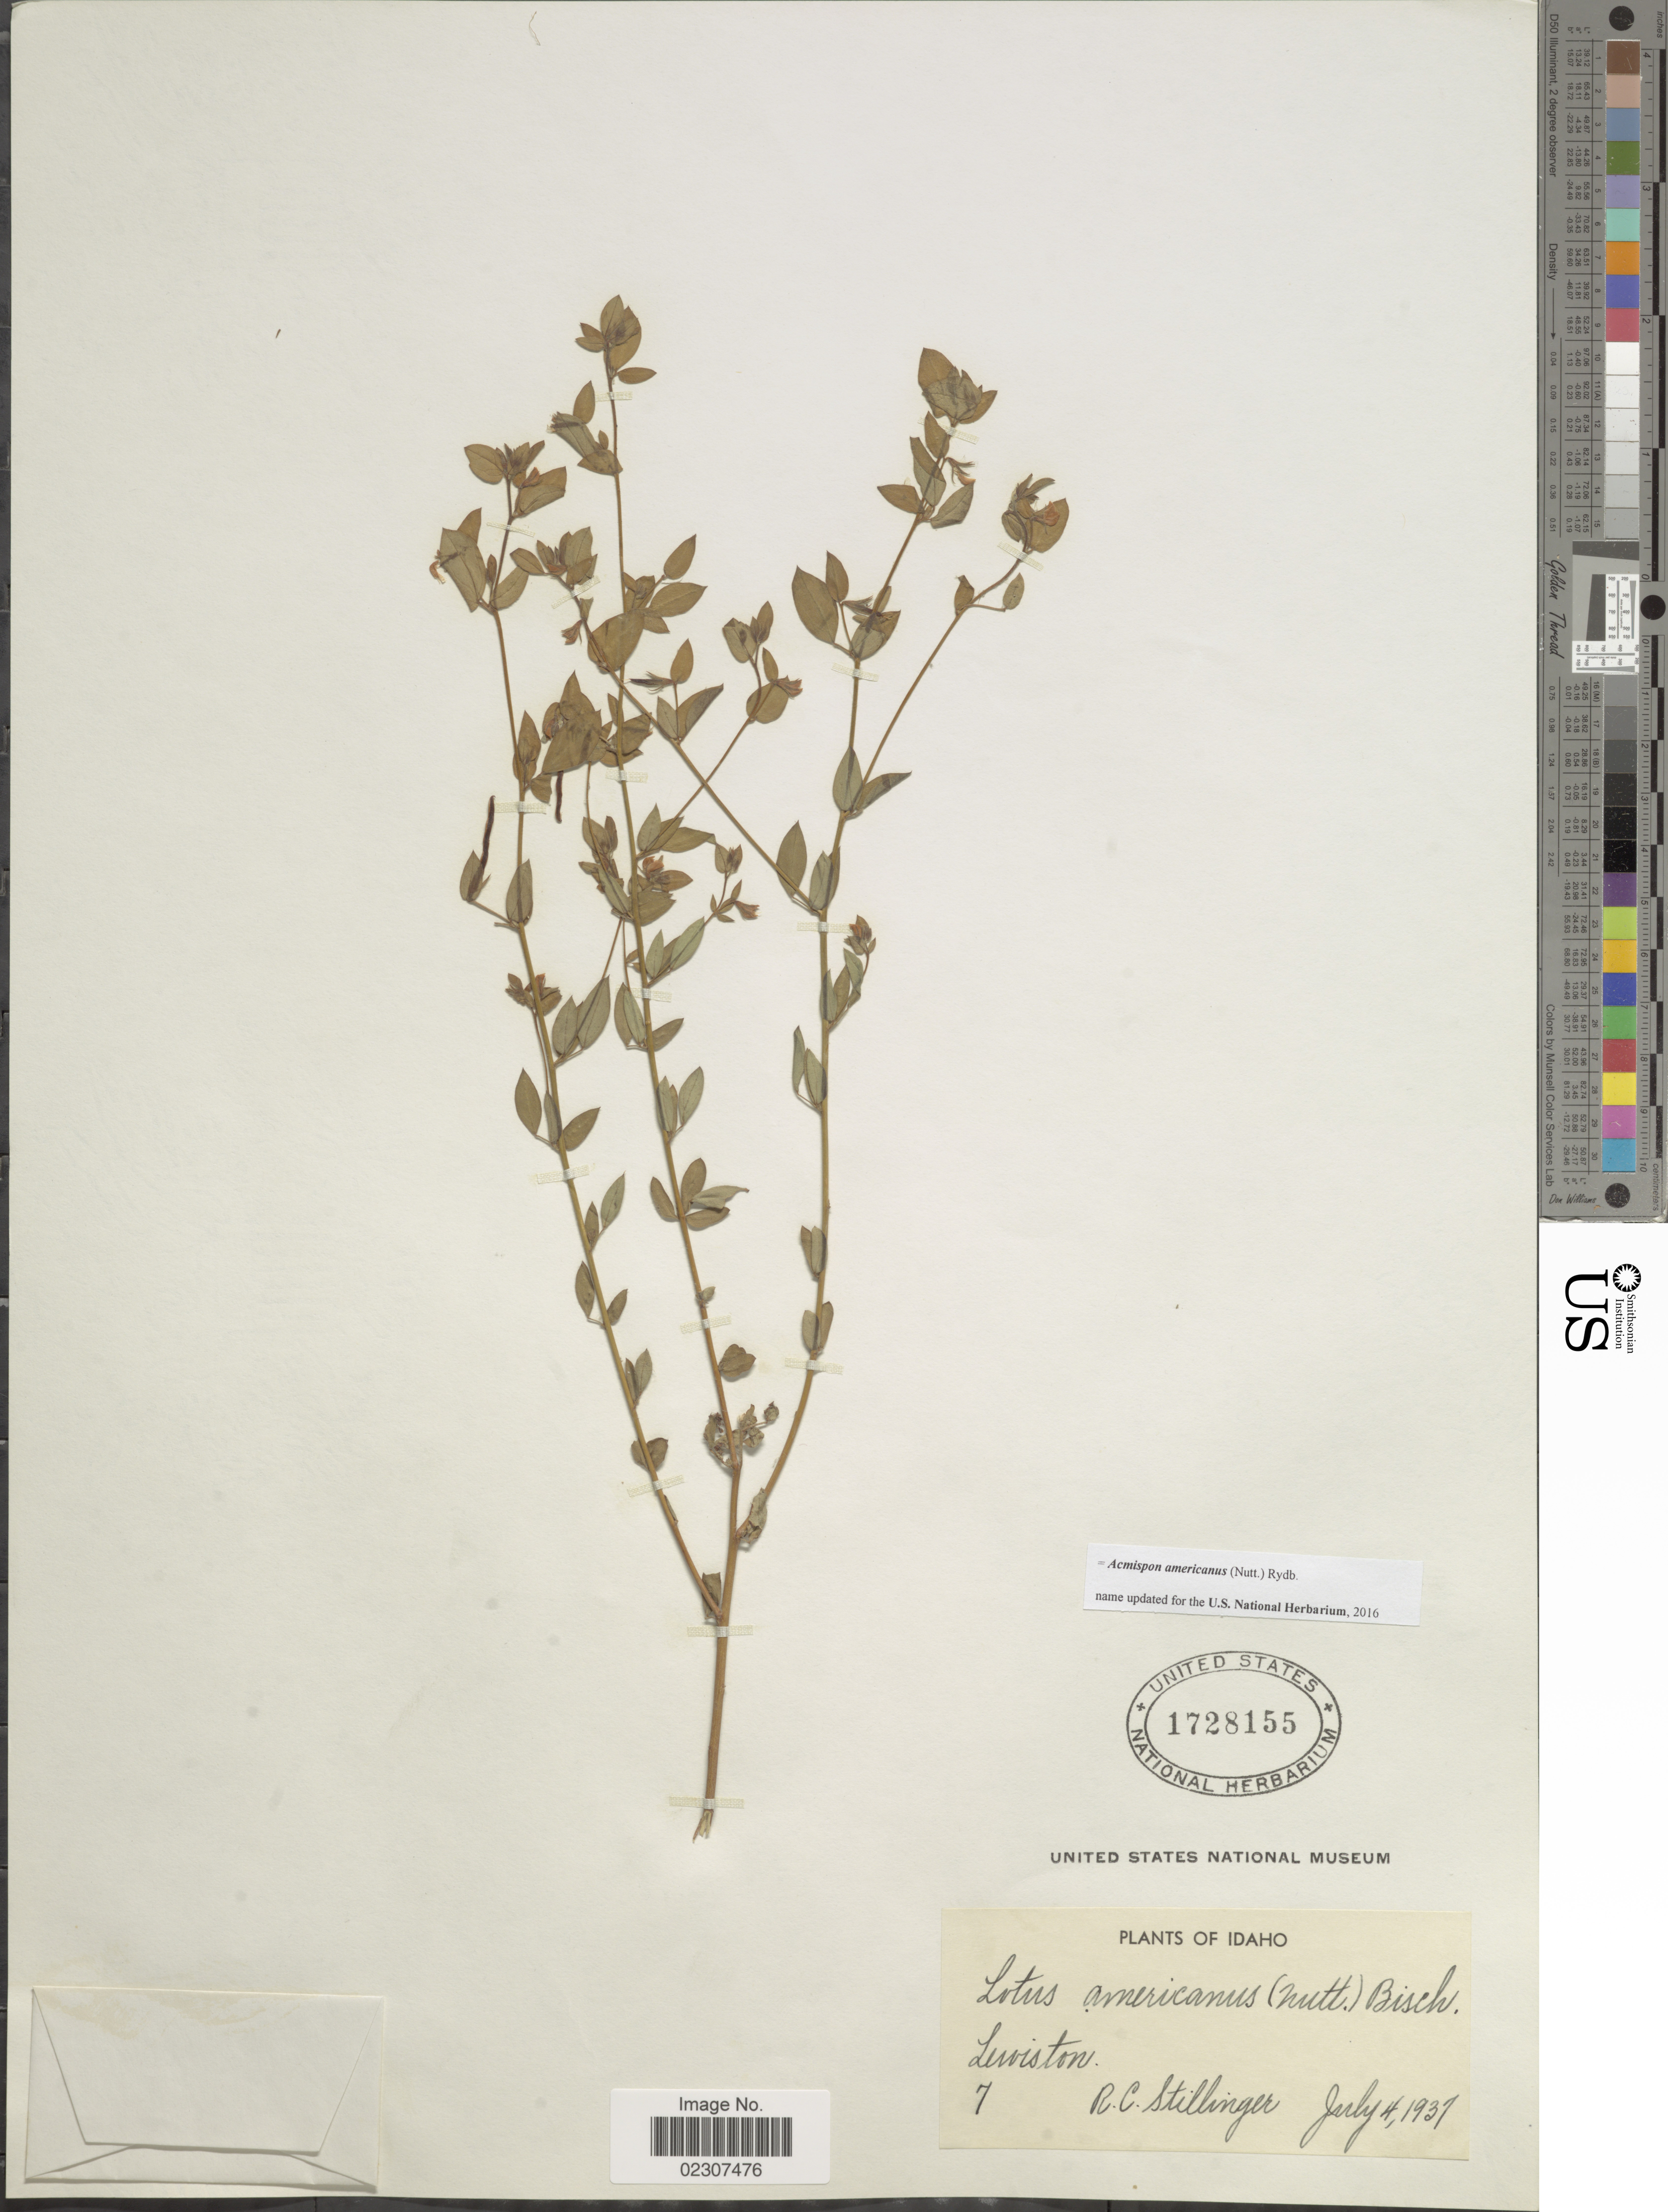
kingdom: Plantae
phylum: Tracheophyta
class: Magnoliopsida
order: Fabales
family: Fabaceae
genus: Acmispon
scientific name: Acmispon americanus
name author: (Nutt.) Rydb.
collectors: R. Stillinger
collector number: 7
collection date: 1937-07-04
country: United States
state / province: Idaho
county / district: Nez Perce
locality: Lewiston.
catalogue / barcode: US 1728155